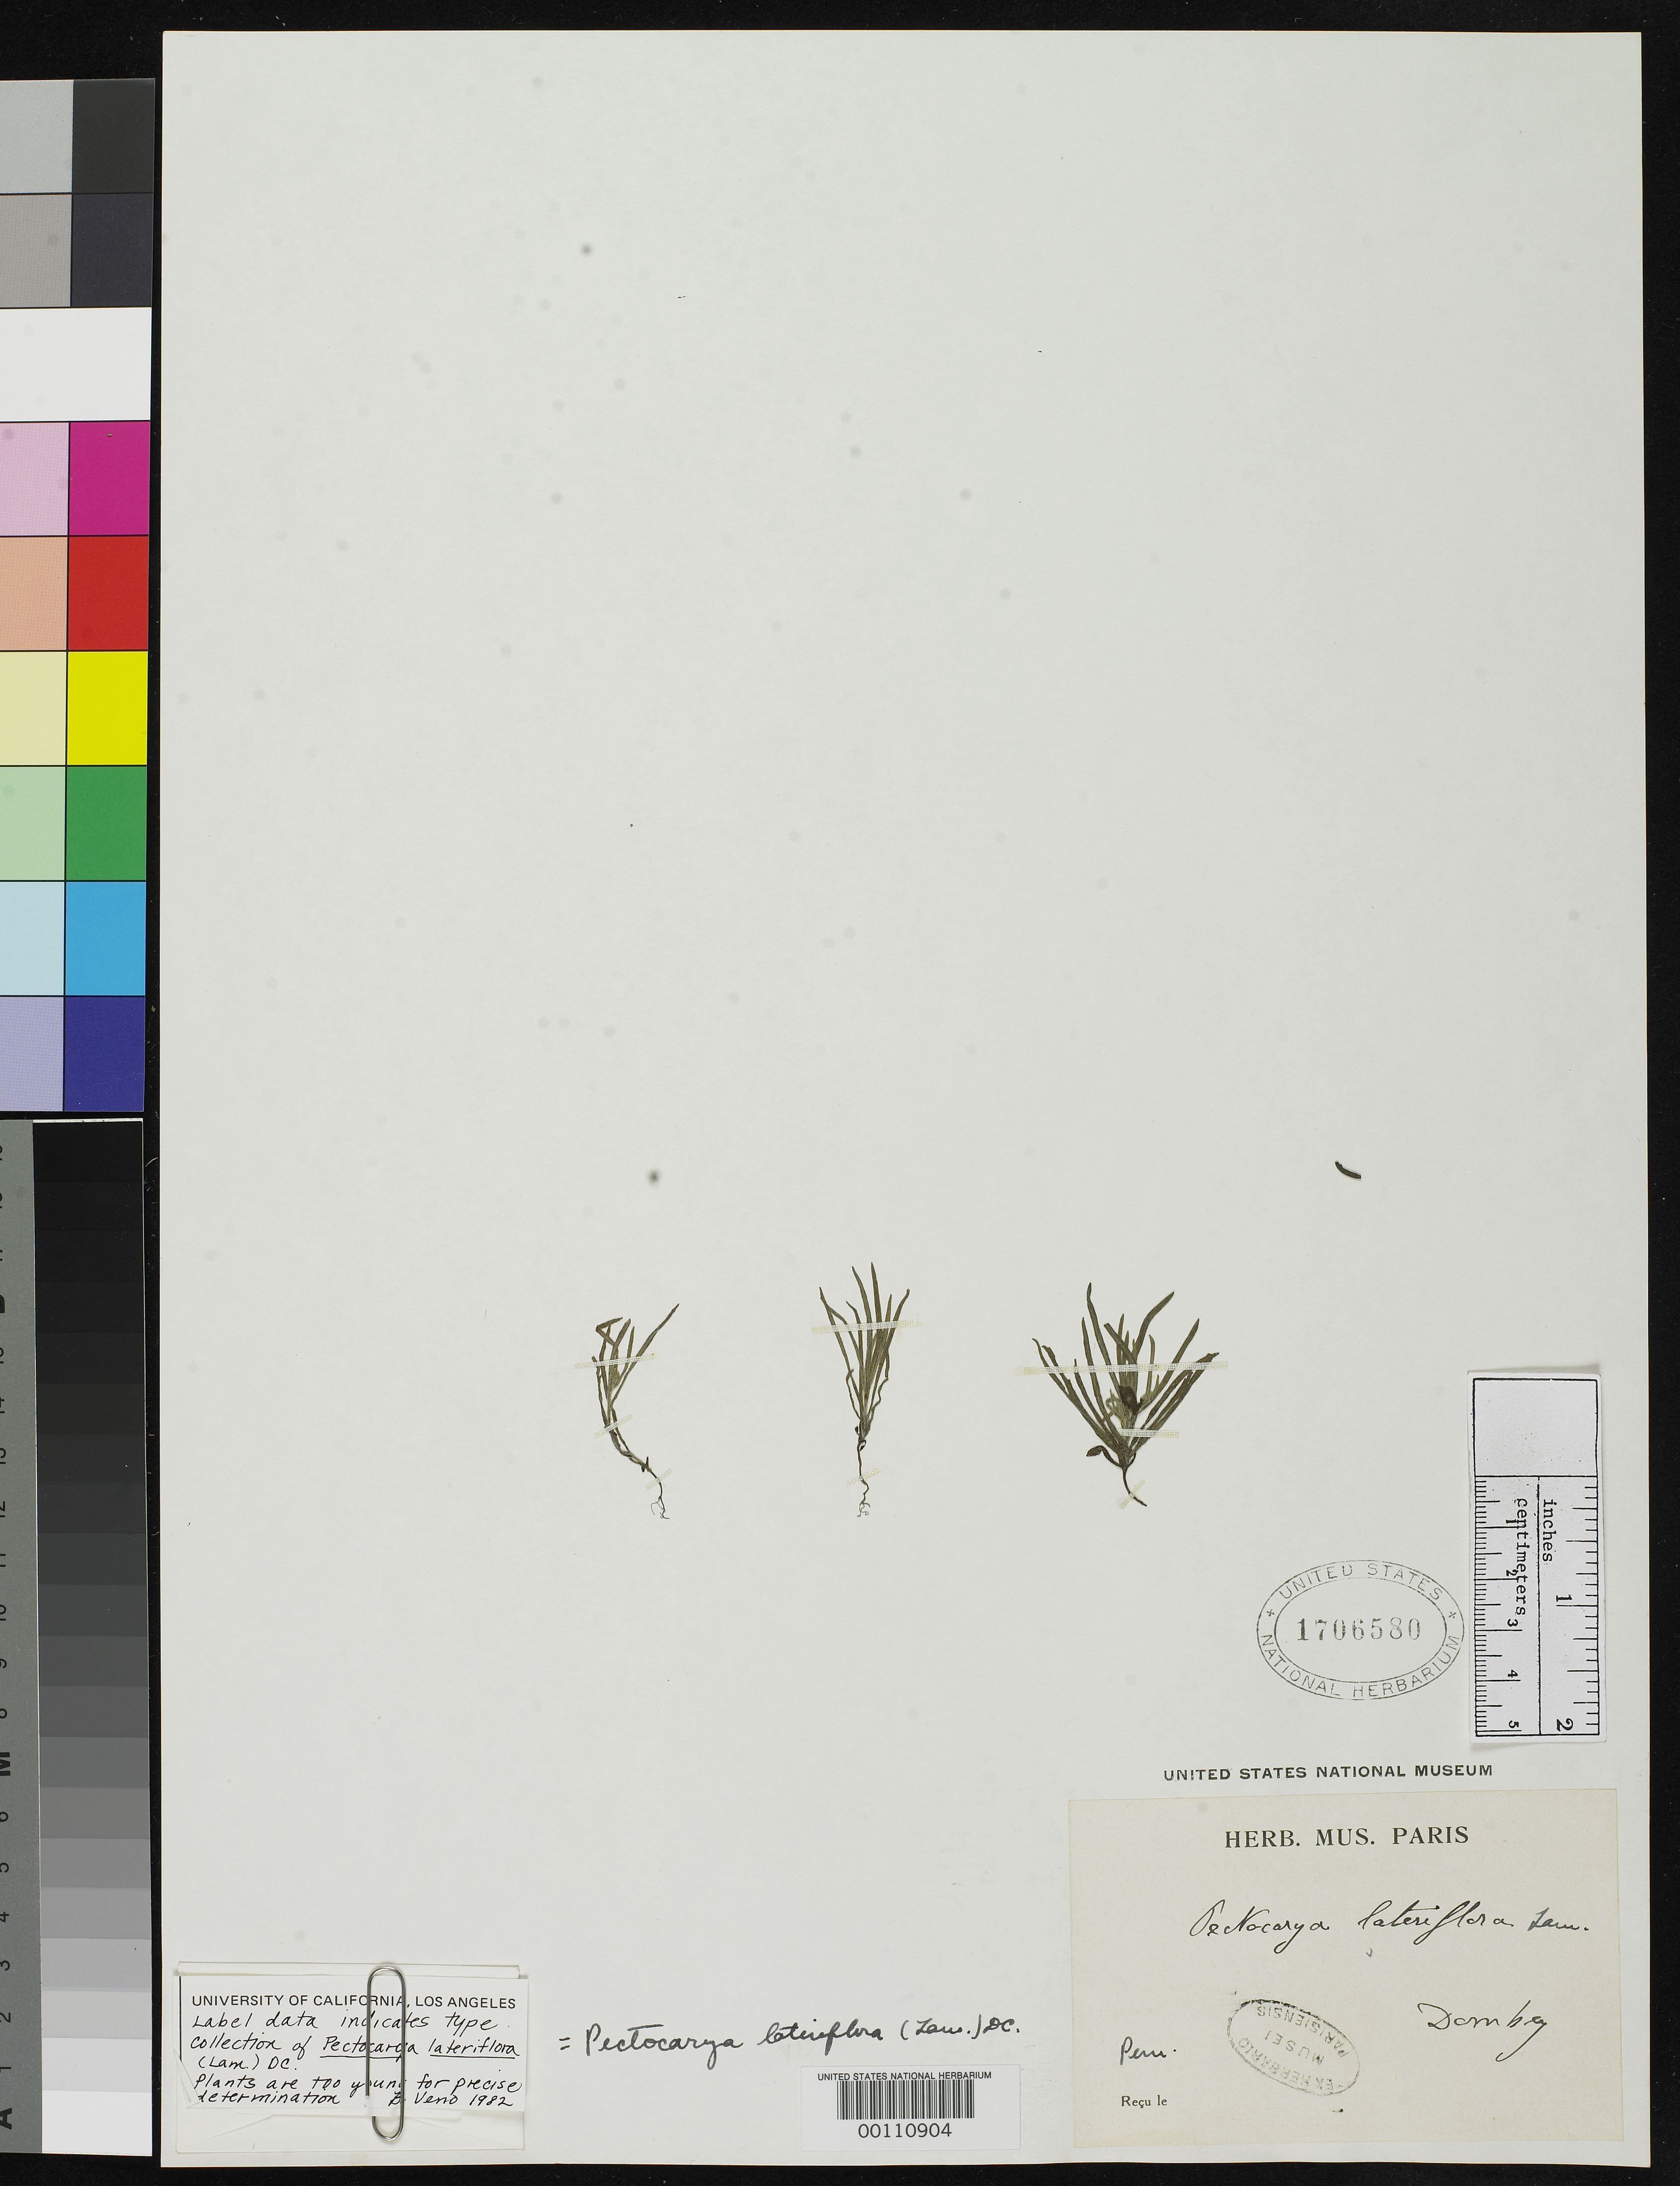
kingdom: Plantae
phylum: Tracheophyta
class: Magnoliopsida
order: Boraginales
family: Boraginaceae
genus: Cynoglossum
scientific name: Cynoglossum lateriflorum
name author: Lam.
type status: Type Fragment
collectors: J. Dombey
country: Peru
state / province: San Martín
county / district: Mariscal Cáceres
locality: Rio Huallaga, margen Derecha del; Balsa Probana; dtto. Tocache Nuevo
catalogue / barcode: US 1706580